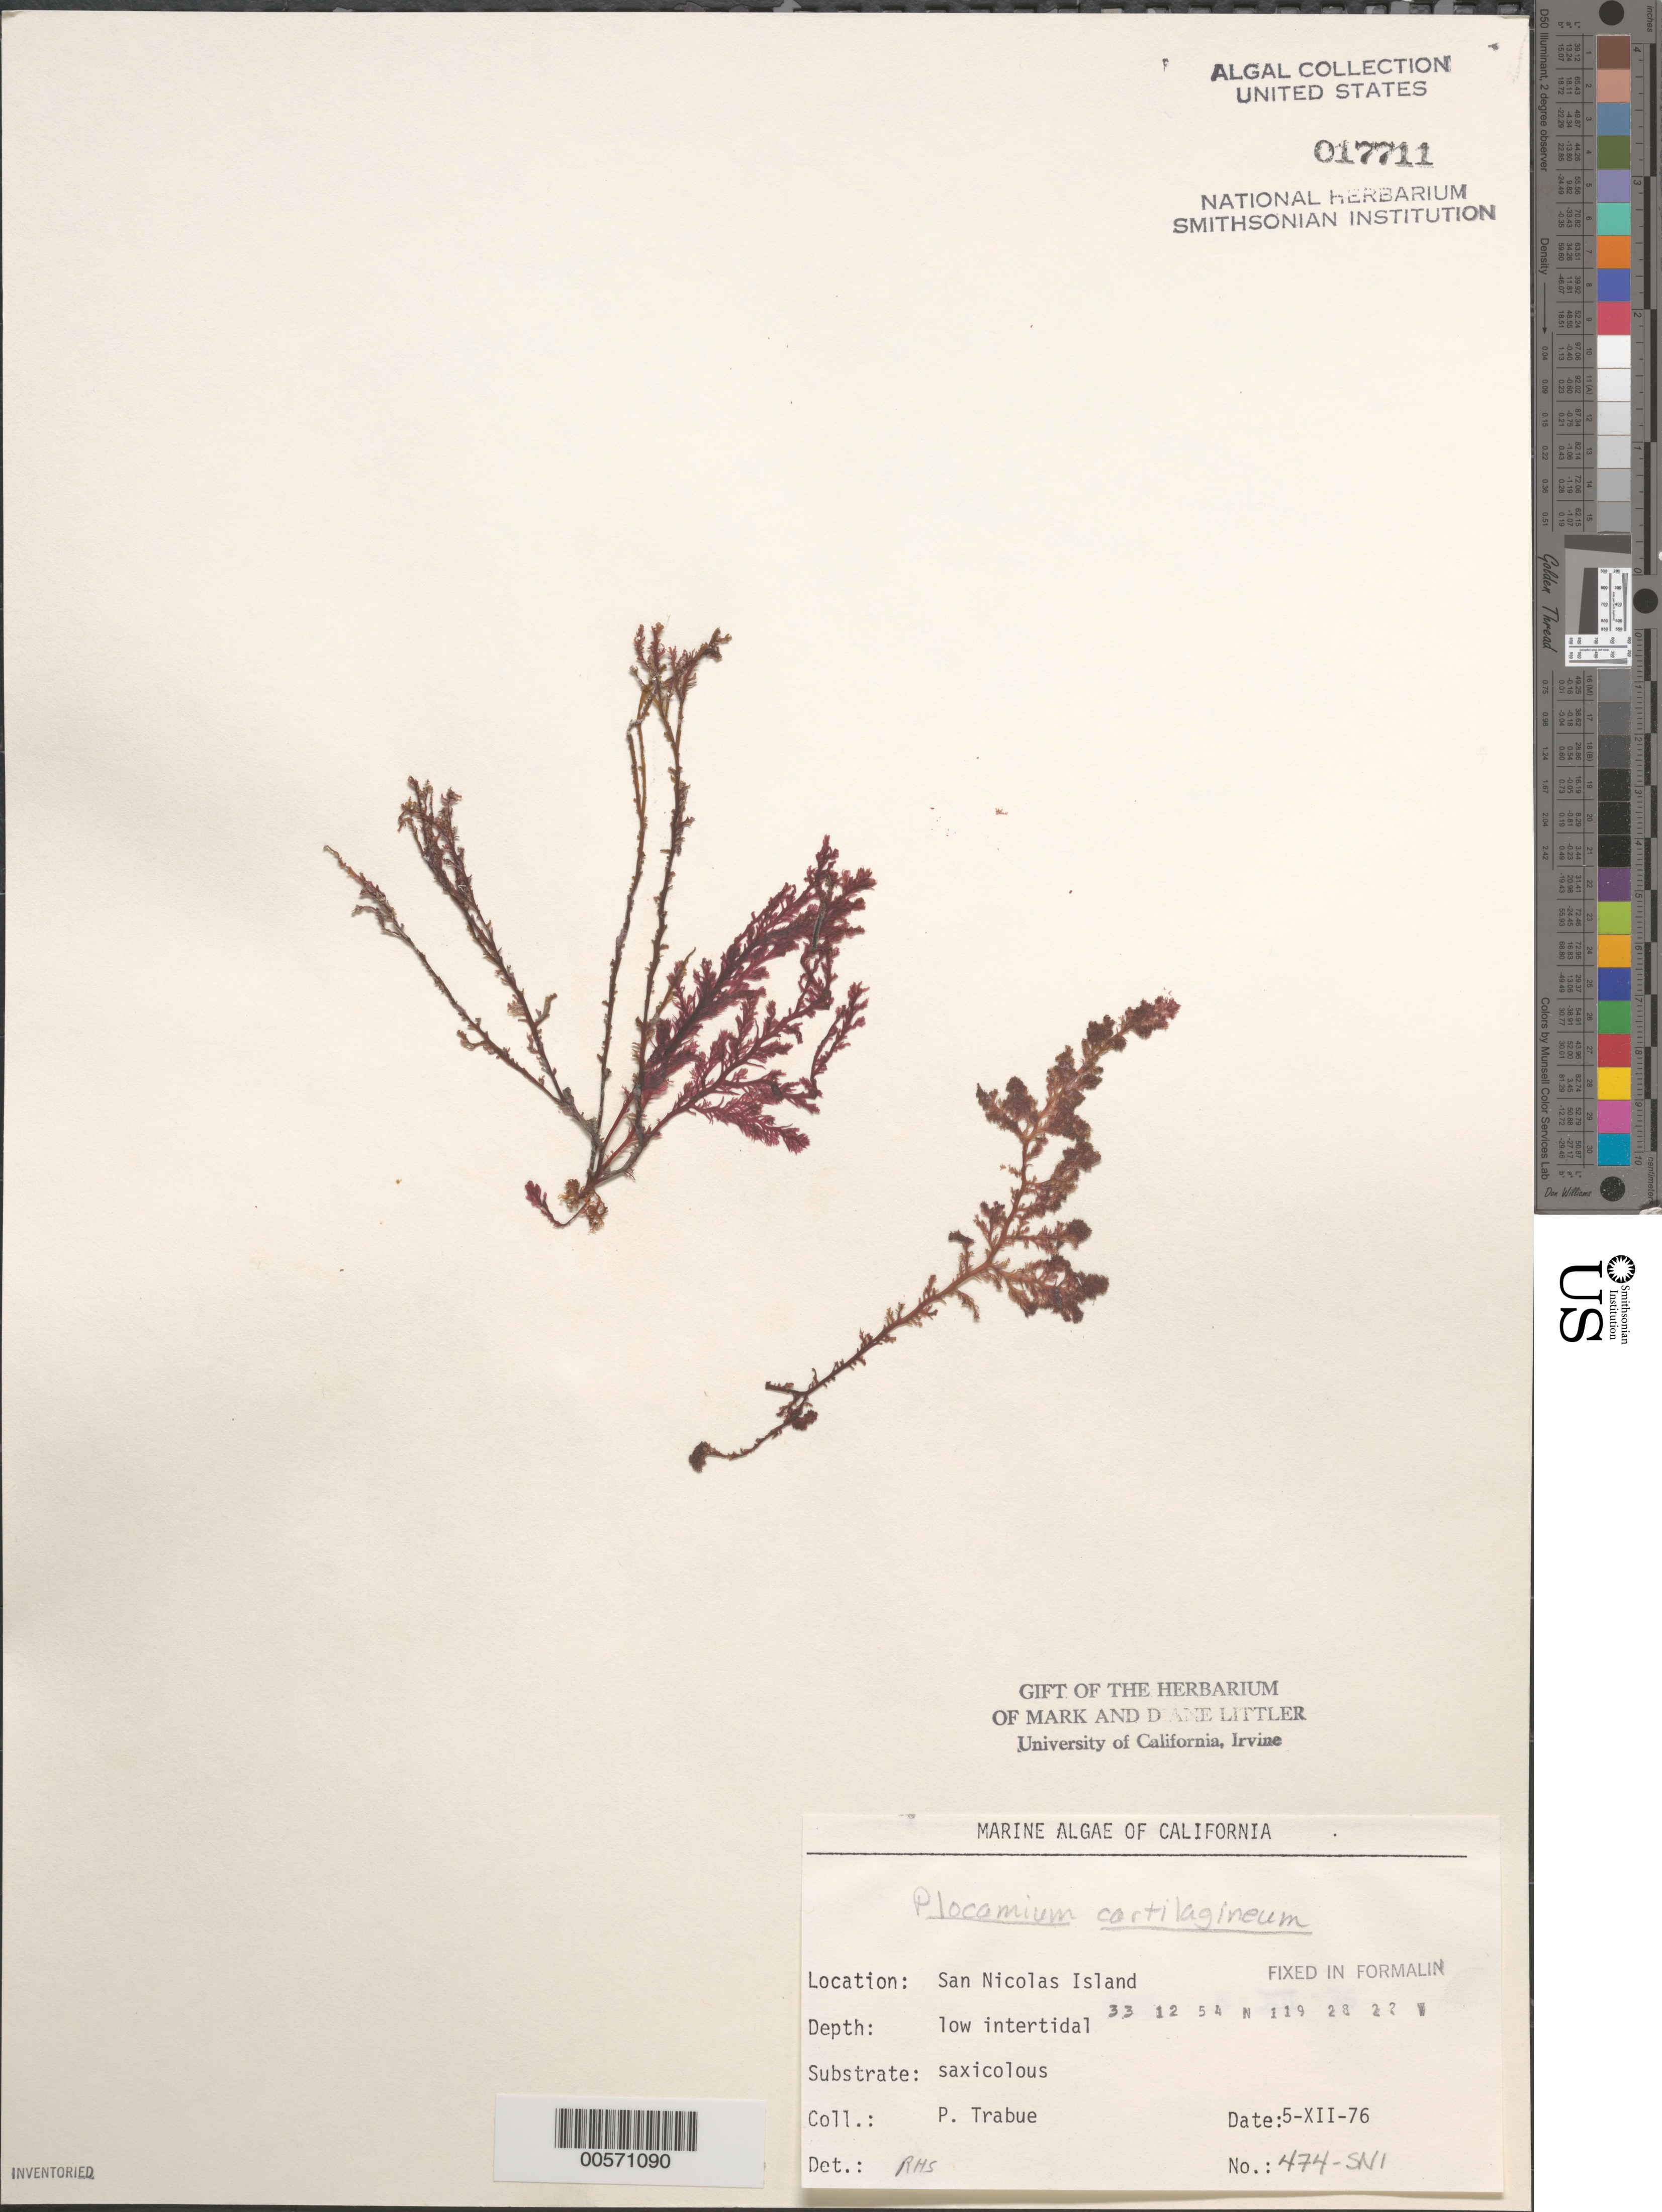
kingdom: Plantae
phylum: Rhodophyta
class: Florideophyceae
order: Plocamiales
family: Plocamiaceae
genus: Plocamium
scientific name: Plocamium cartilagineum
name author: (L.) P.S. Dixon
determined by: Sims, Robert H.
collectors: P. J. Trabue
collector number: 474-sni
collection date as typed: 05 Dec 1976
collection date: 1976-12-05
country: United States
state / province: California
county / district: Ventura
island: San Nicolas Island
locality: Dutch Harbor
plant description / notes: BLM-SOCALBIGHT Rocky Intertidal Survey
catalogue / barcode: US 17711